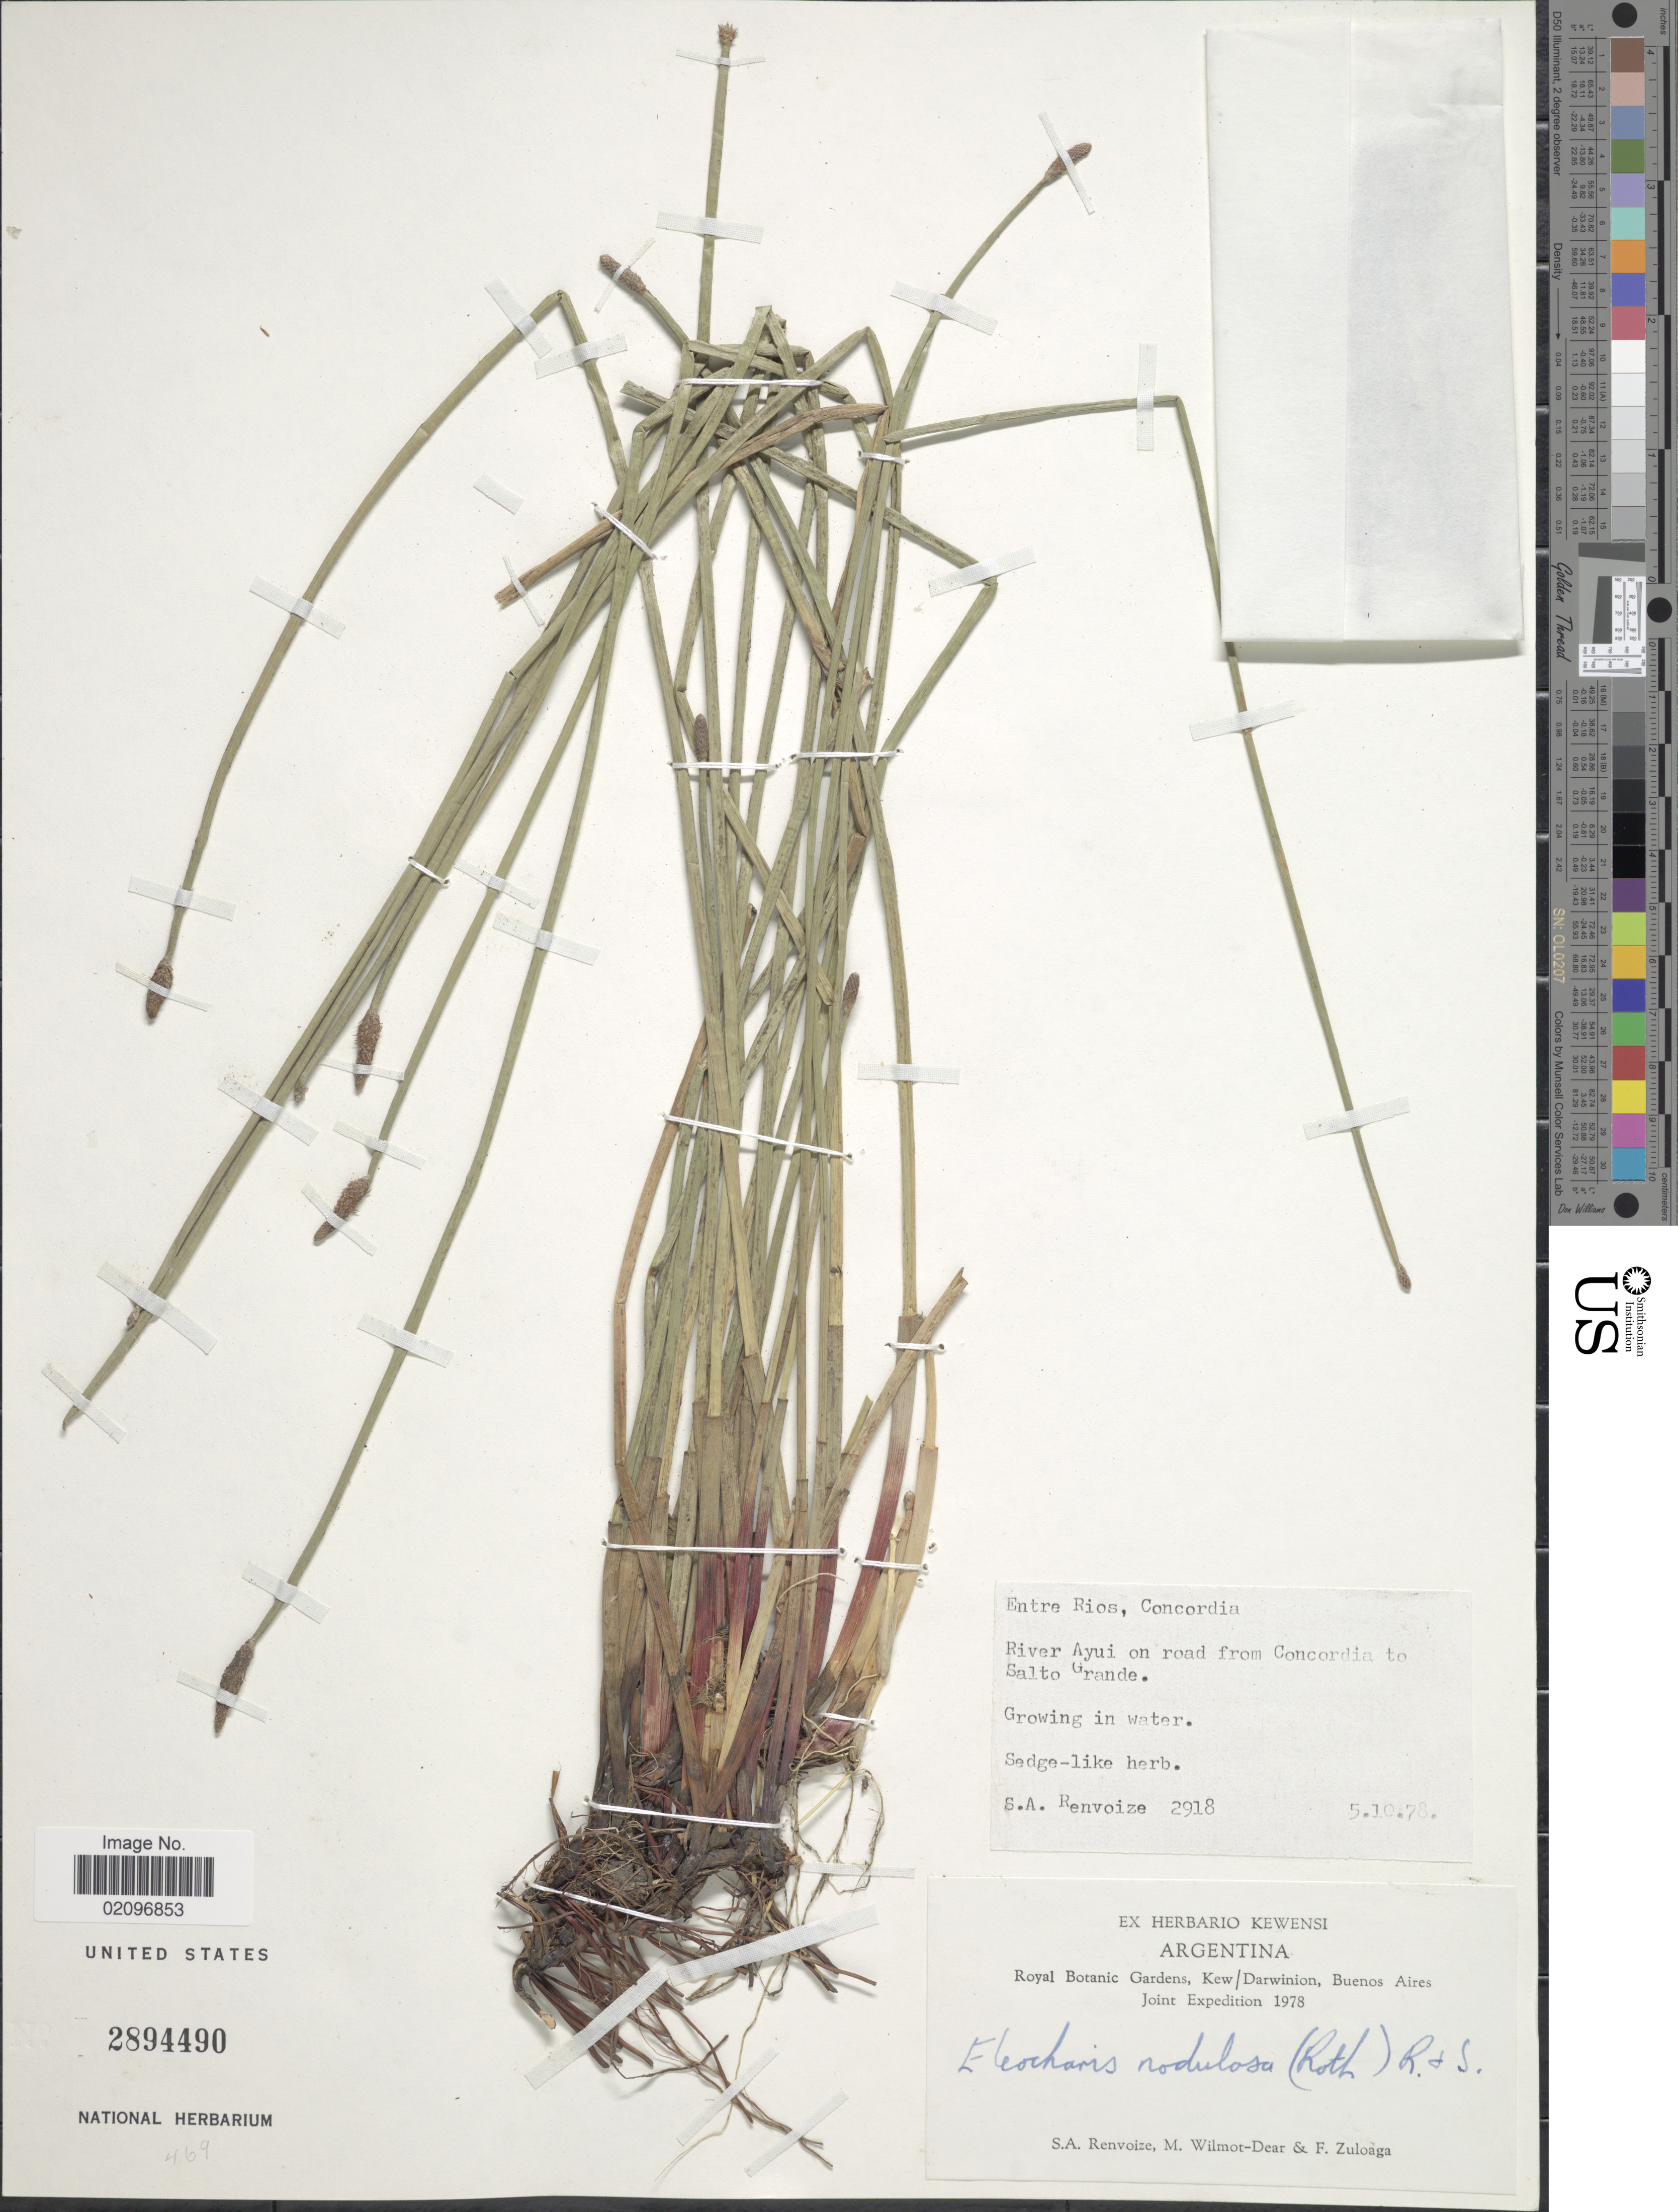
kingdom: Plantae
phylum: Tracheophyta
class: Liliopsida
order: Poales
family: Cyperaceae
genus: Eleocharis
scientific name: Eleocharis montana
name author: (Kunth) Roem. & Schult.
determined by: Strong, Mark T., (BOT), Smithsonian Institution - National Museum of Natural History (UNITED STATES)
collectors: S. A. Renvoize, M. Wilmot-Dear & F. Zuloaga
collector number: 2918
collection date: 1978-10-05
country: Argentina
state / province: Entre Rios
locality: Entre Rios, Concordia, River Ayui on road from Concordia to Salto Grande. Growing in water.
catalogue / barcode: US 2894490